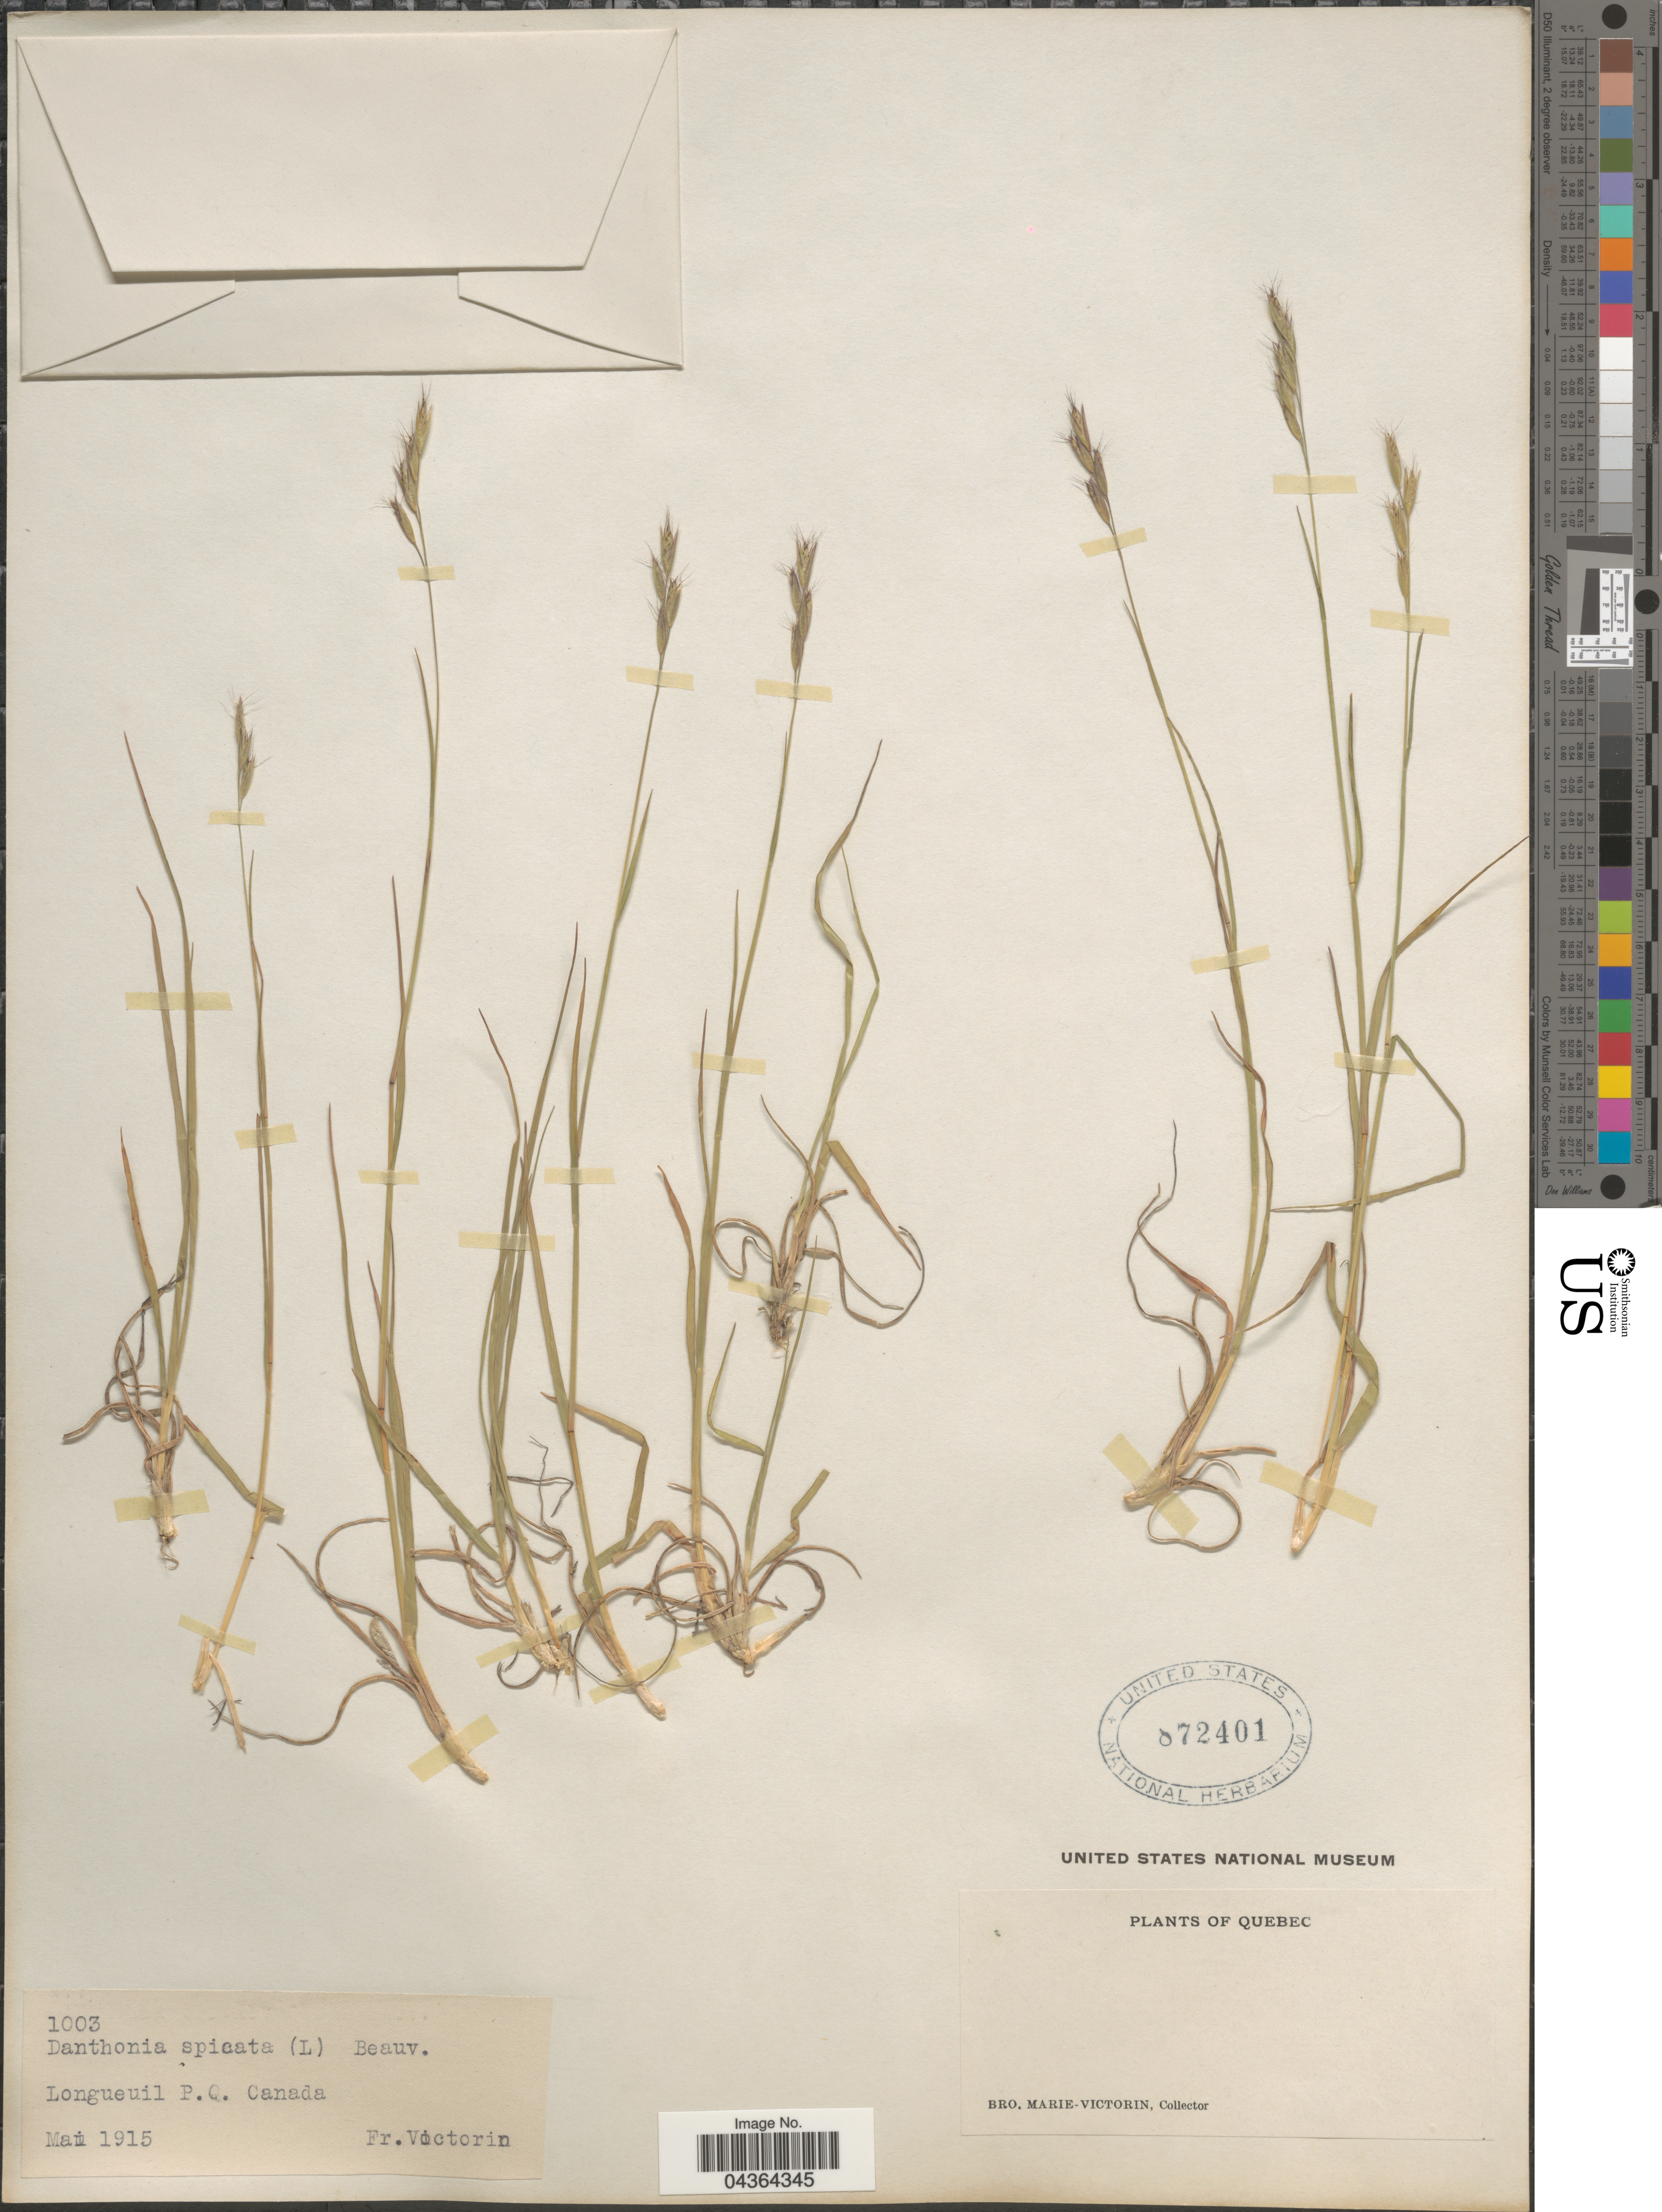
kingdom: Plantae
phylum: Tracheophyta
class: Liliopsida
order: Poales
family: Poaceae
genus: Danthonia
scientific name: Danthonia spicata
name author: (L.) P. Beauv. ex Roem. & Schult.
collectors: Fr. Marie-Victorin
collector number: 1003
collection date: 1915-05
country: Canada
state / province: Quebec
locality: Longueeuil P.Q.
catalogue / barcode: US 872401